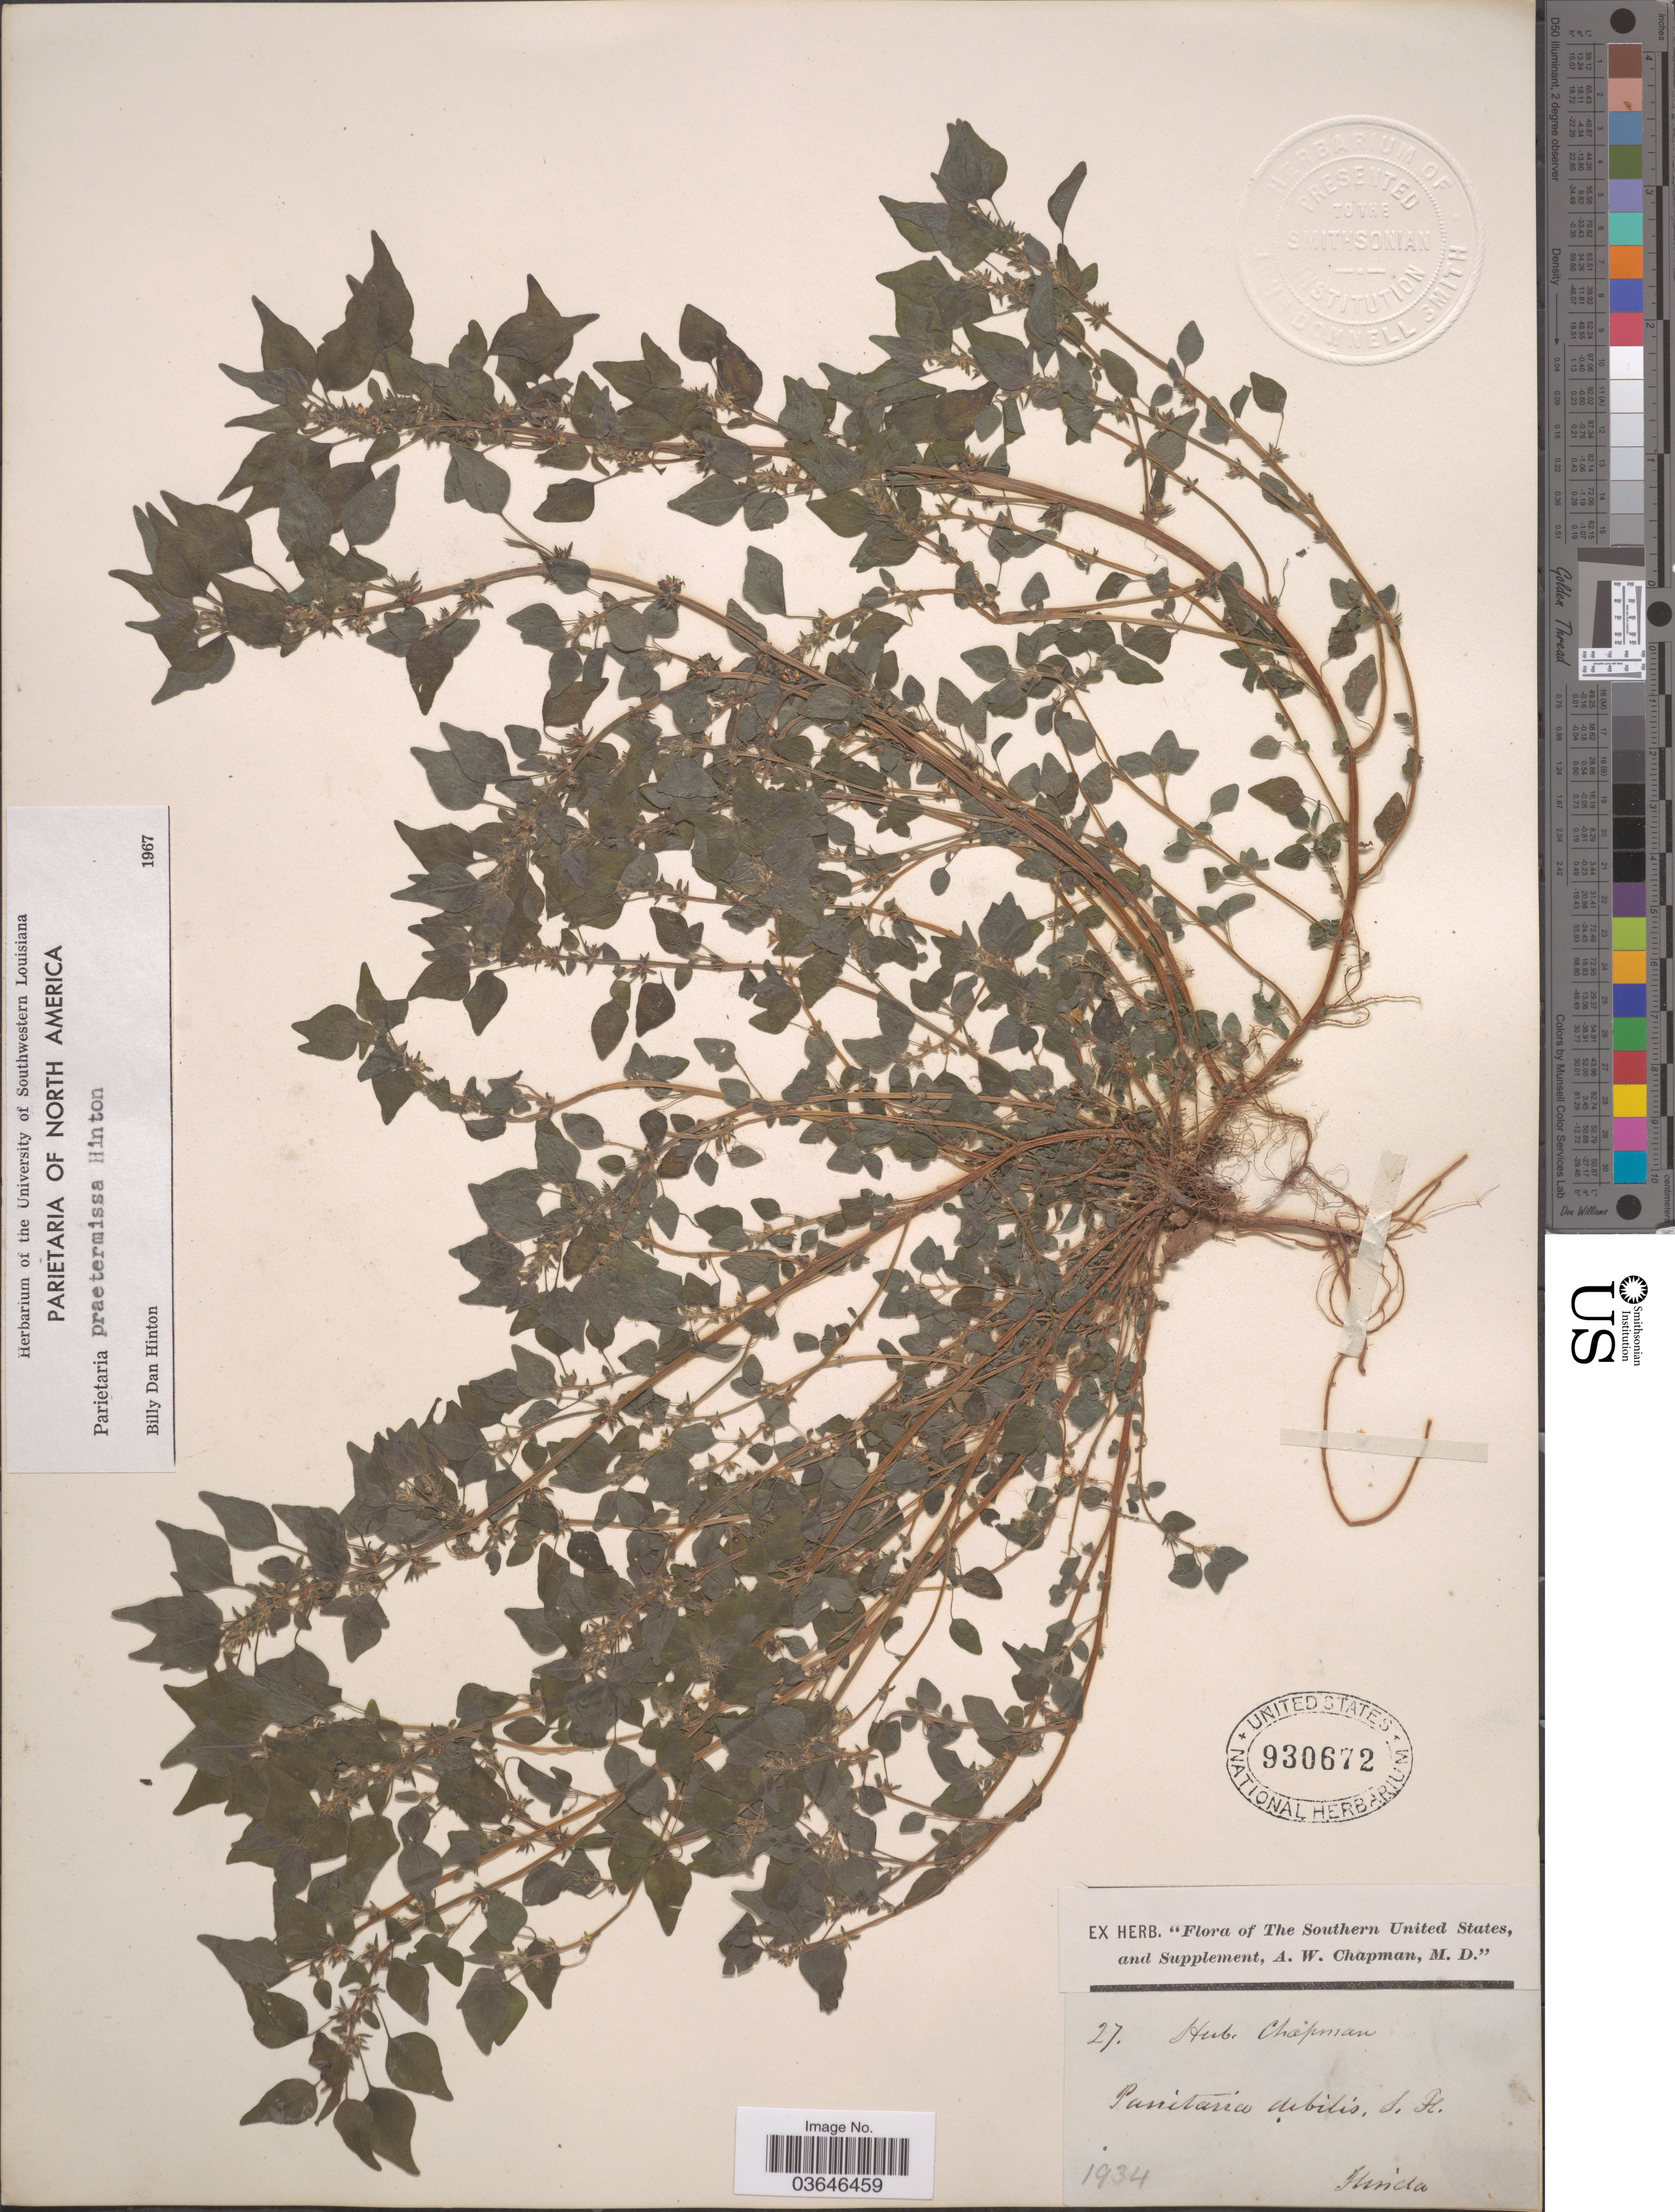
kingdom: Plantae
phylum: Tracheophyta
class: Magnoliopsida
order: Rosales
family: Urticaceae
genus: Parietaria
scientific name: Parietaria praetermissa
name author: Hinton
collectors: ex herb. Chapman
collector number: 27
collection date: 1934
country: United States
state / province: Florida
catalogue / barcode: US 930672